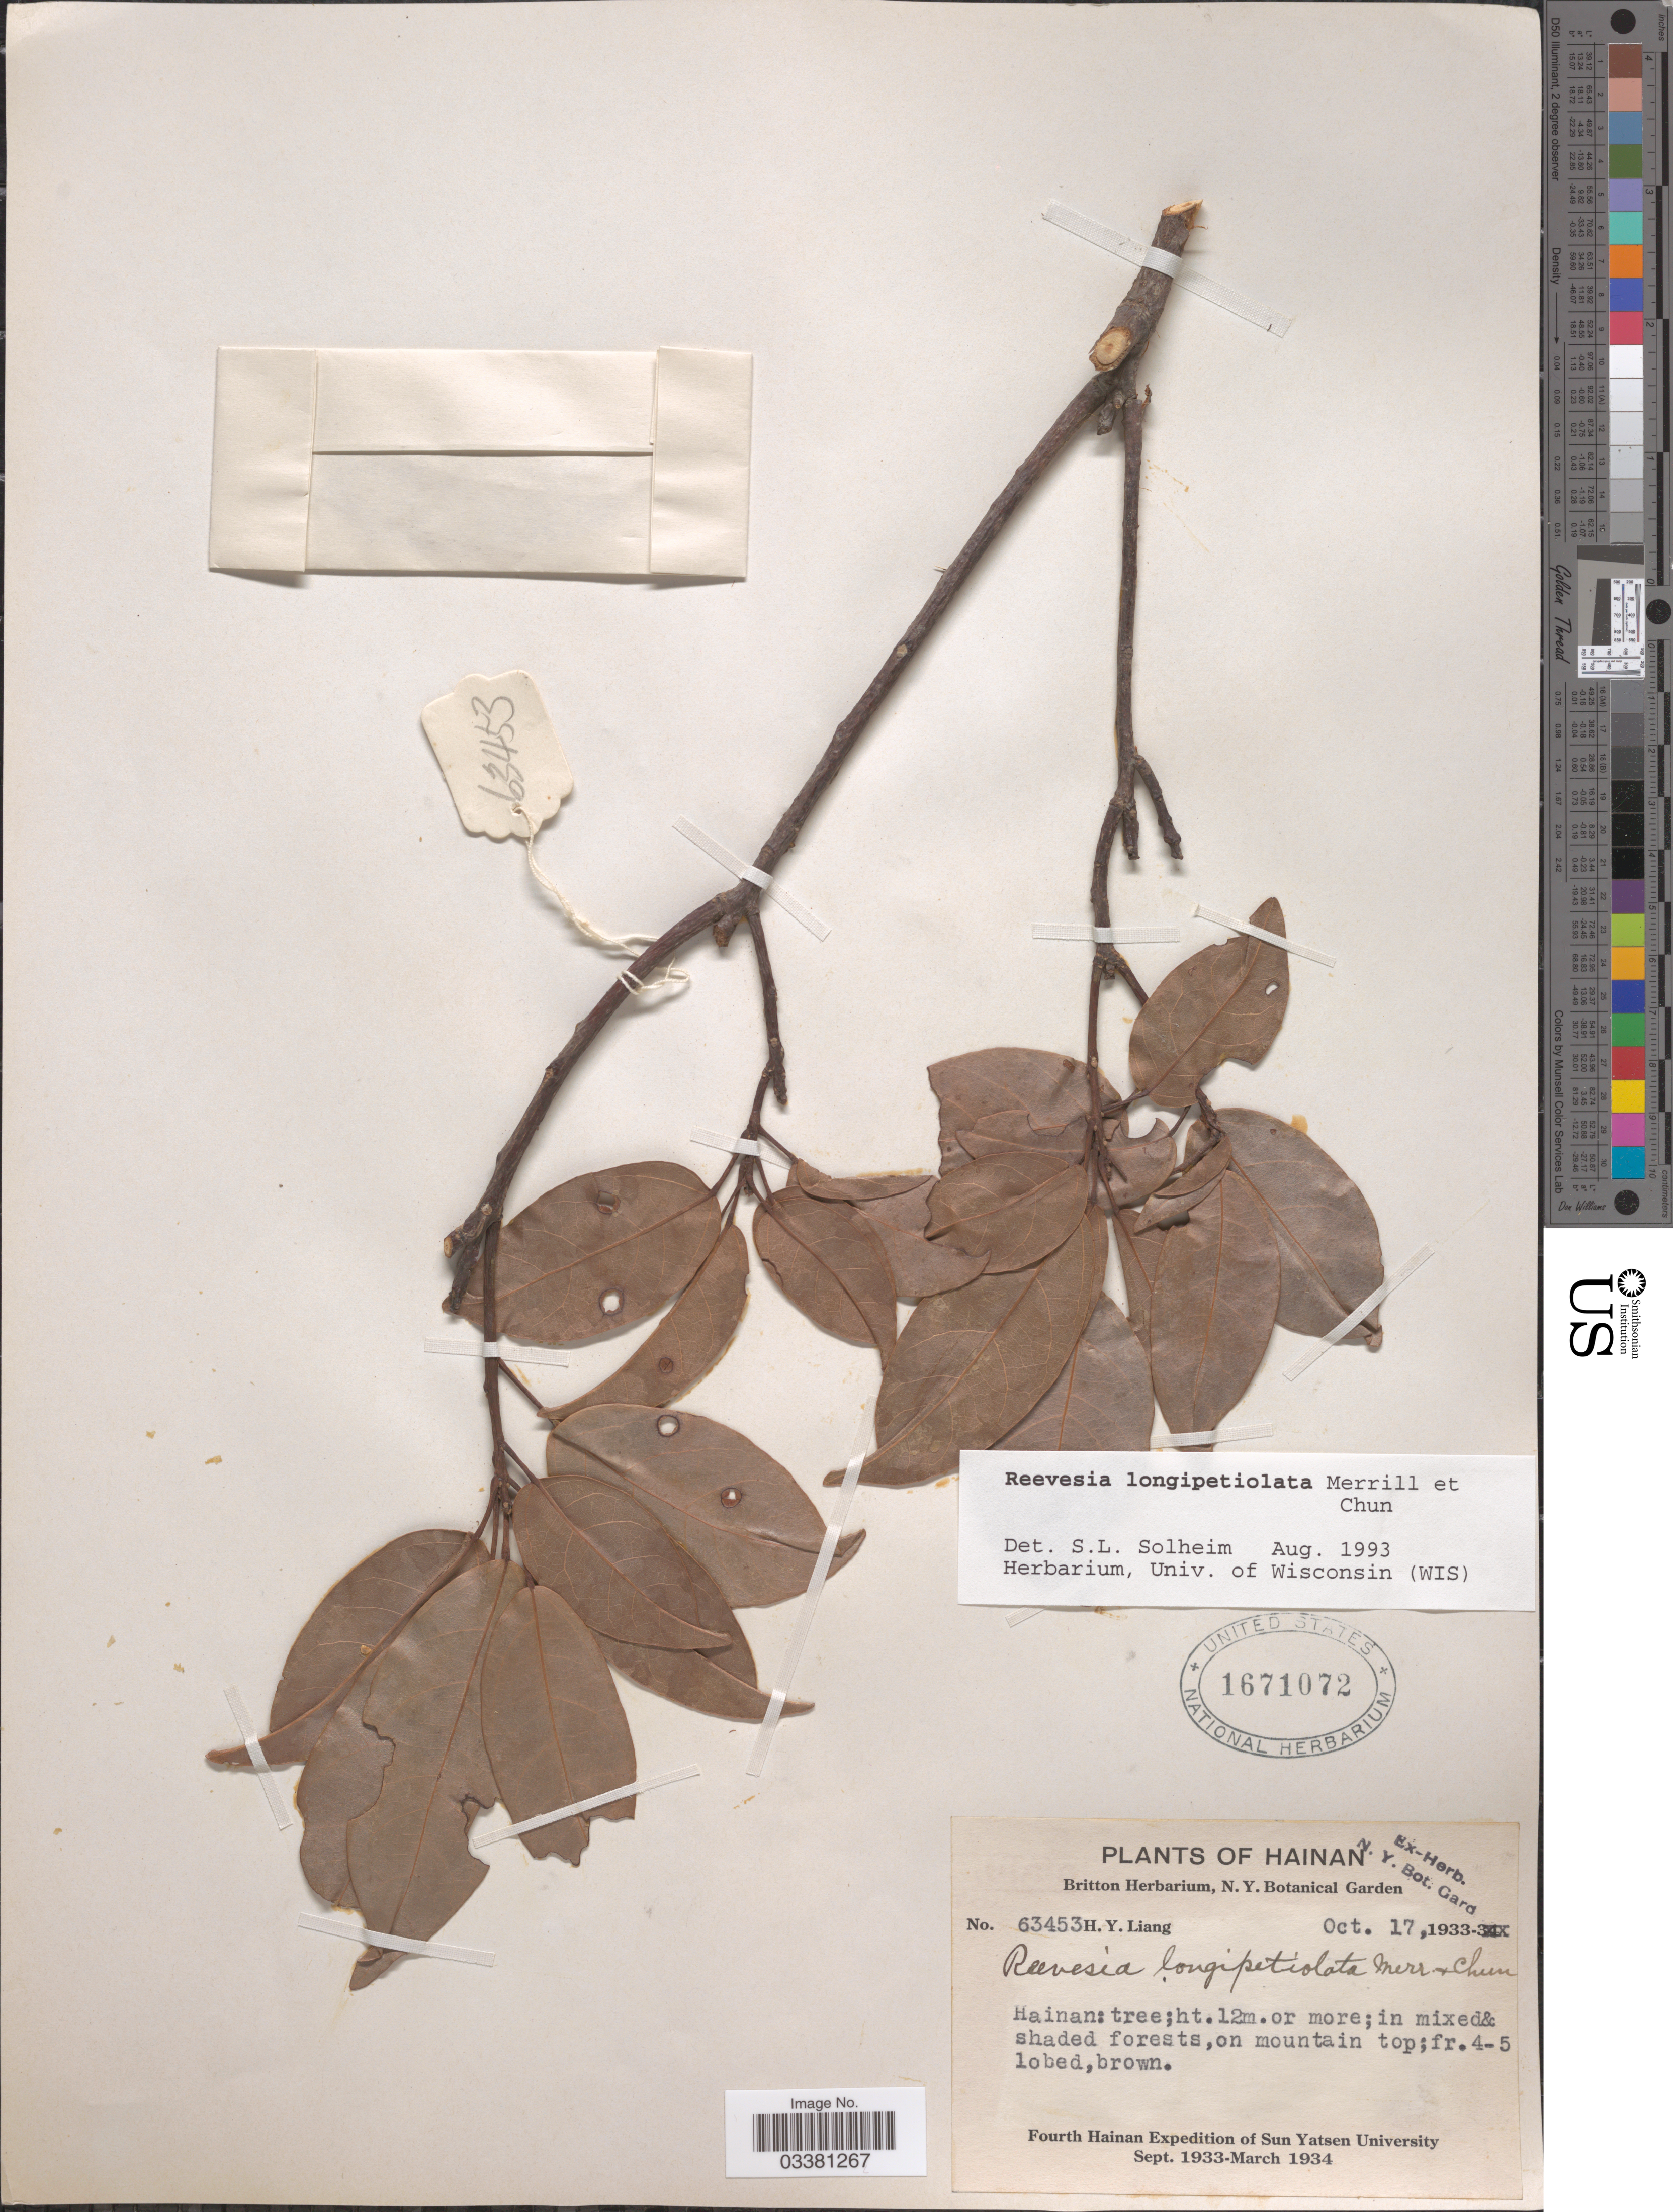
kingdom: Plantae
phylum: Tracheophyta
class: Magnoliopsida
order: Malvales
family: Malvaceae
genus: Reevesia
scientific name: Reevesia longipetiolata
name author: Merr. & Chun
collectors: H. Y. Liang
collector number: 63453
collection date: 1933-10-17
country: China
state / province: Hainan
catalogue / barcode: US 1671072